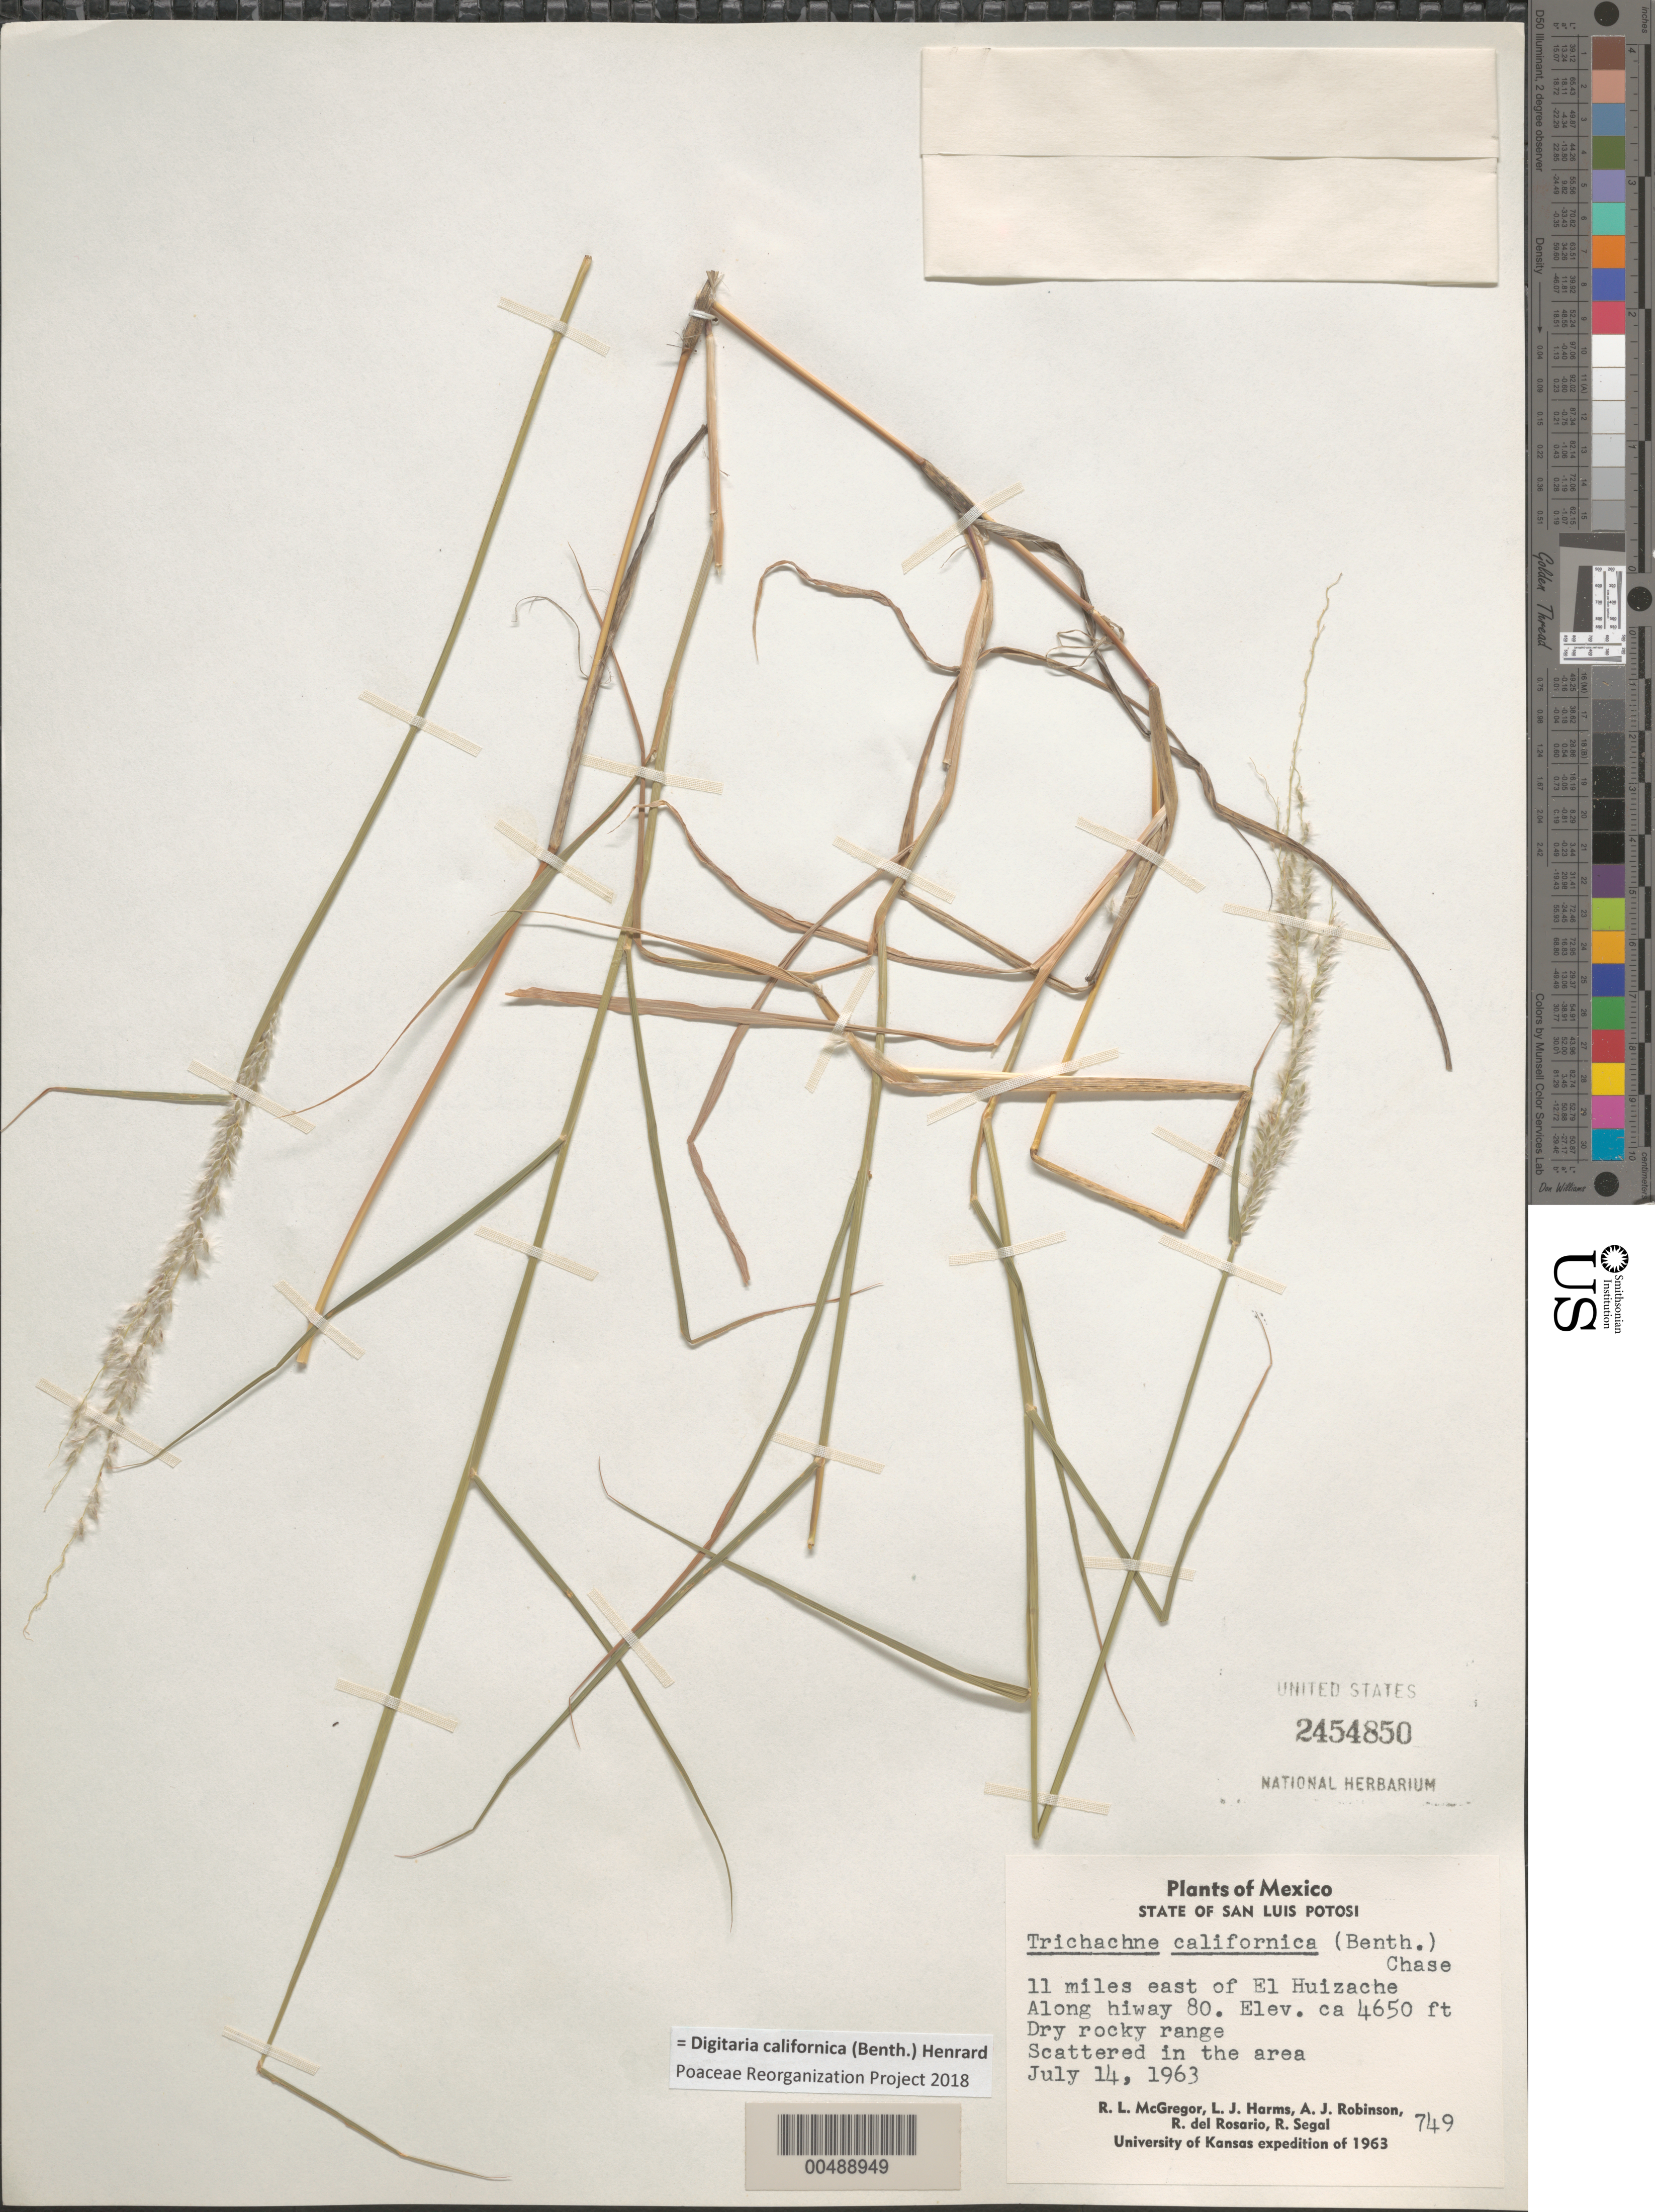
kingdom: Plantae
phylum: Tracheophyta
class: Liliopsida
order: Poales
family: Poaceae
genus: Digitaria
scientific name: Digitaria californica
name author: (Benth.) Henr.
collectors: R. McGregor, L. Harms & A. J. Robinson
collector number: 749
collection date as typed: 14 Jul 1963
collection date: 1963-07-14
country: Mexico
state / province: San Luis Potosi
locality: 11 mi E of El Huizache, along Hwy 80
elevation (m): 1417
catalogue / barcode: US 2454850